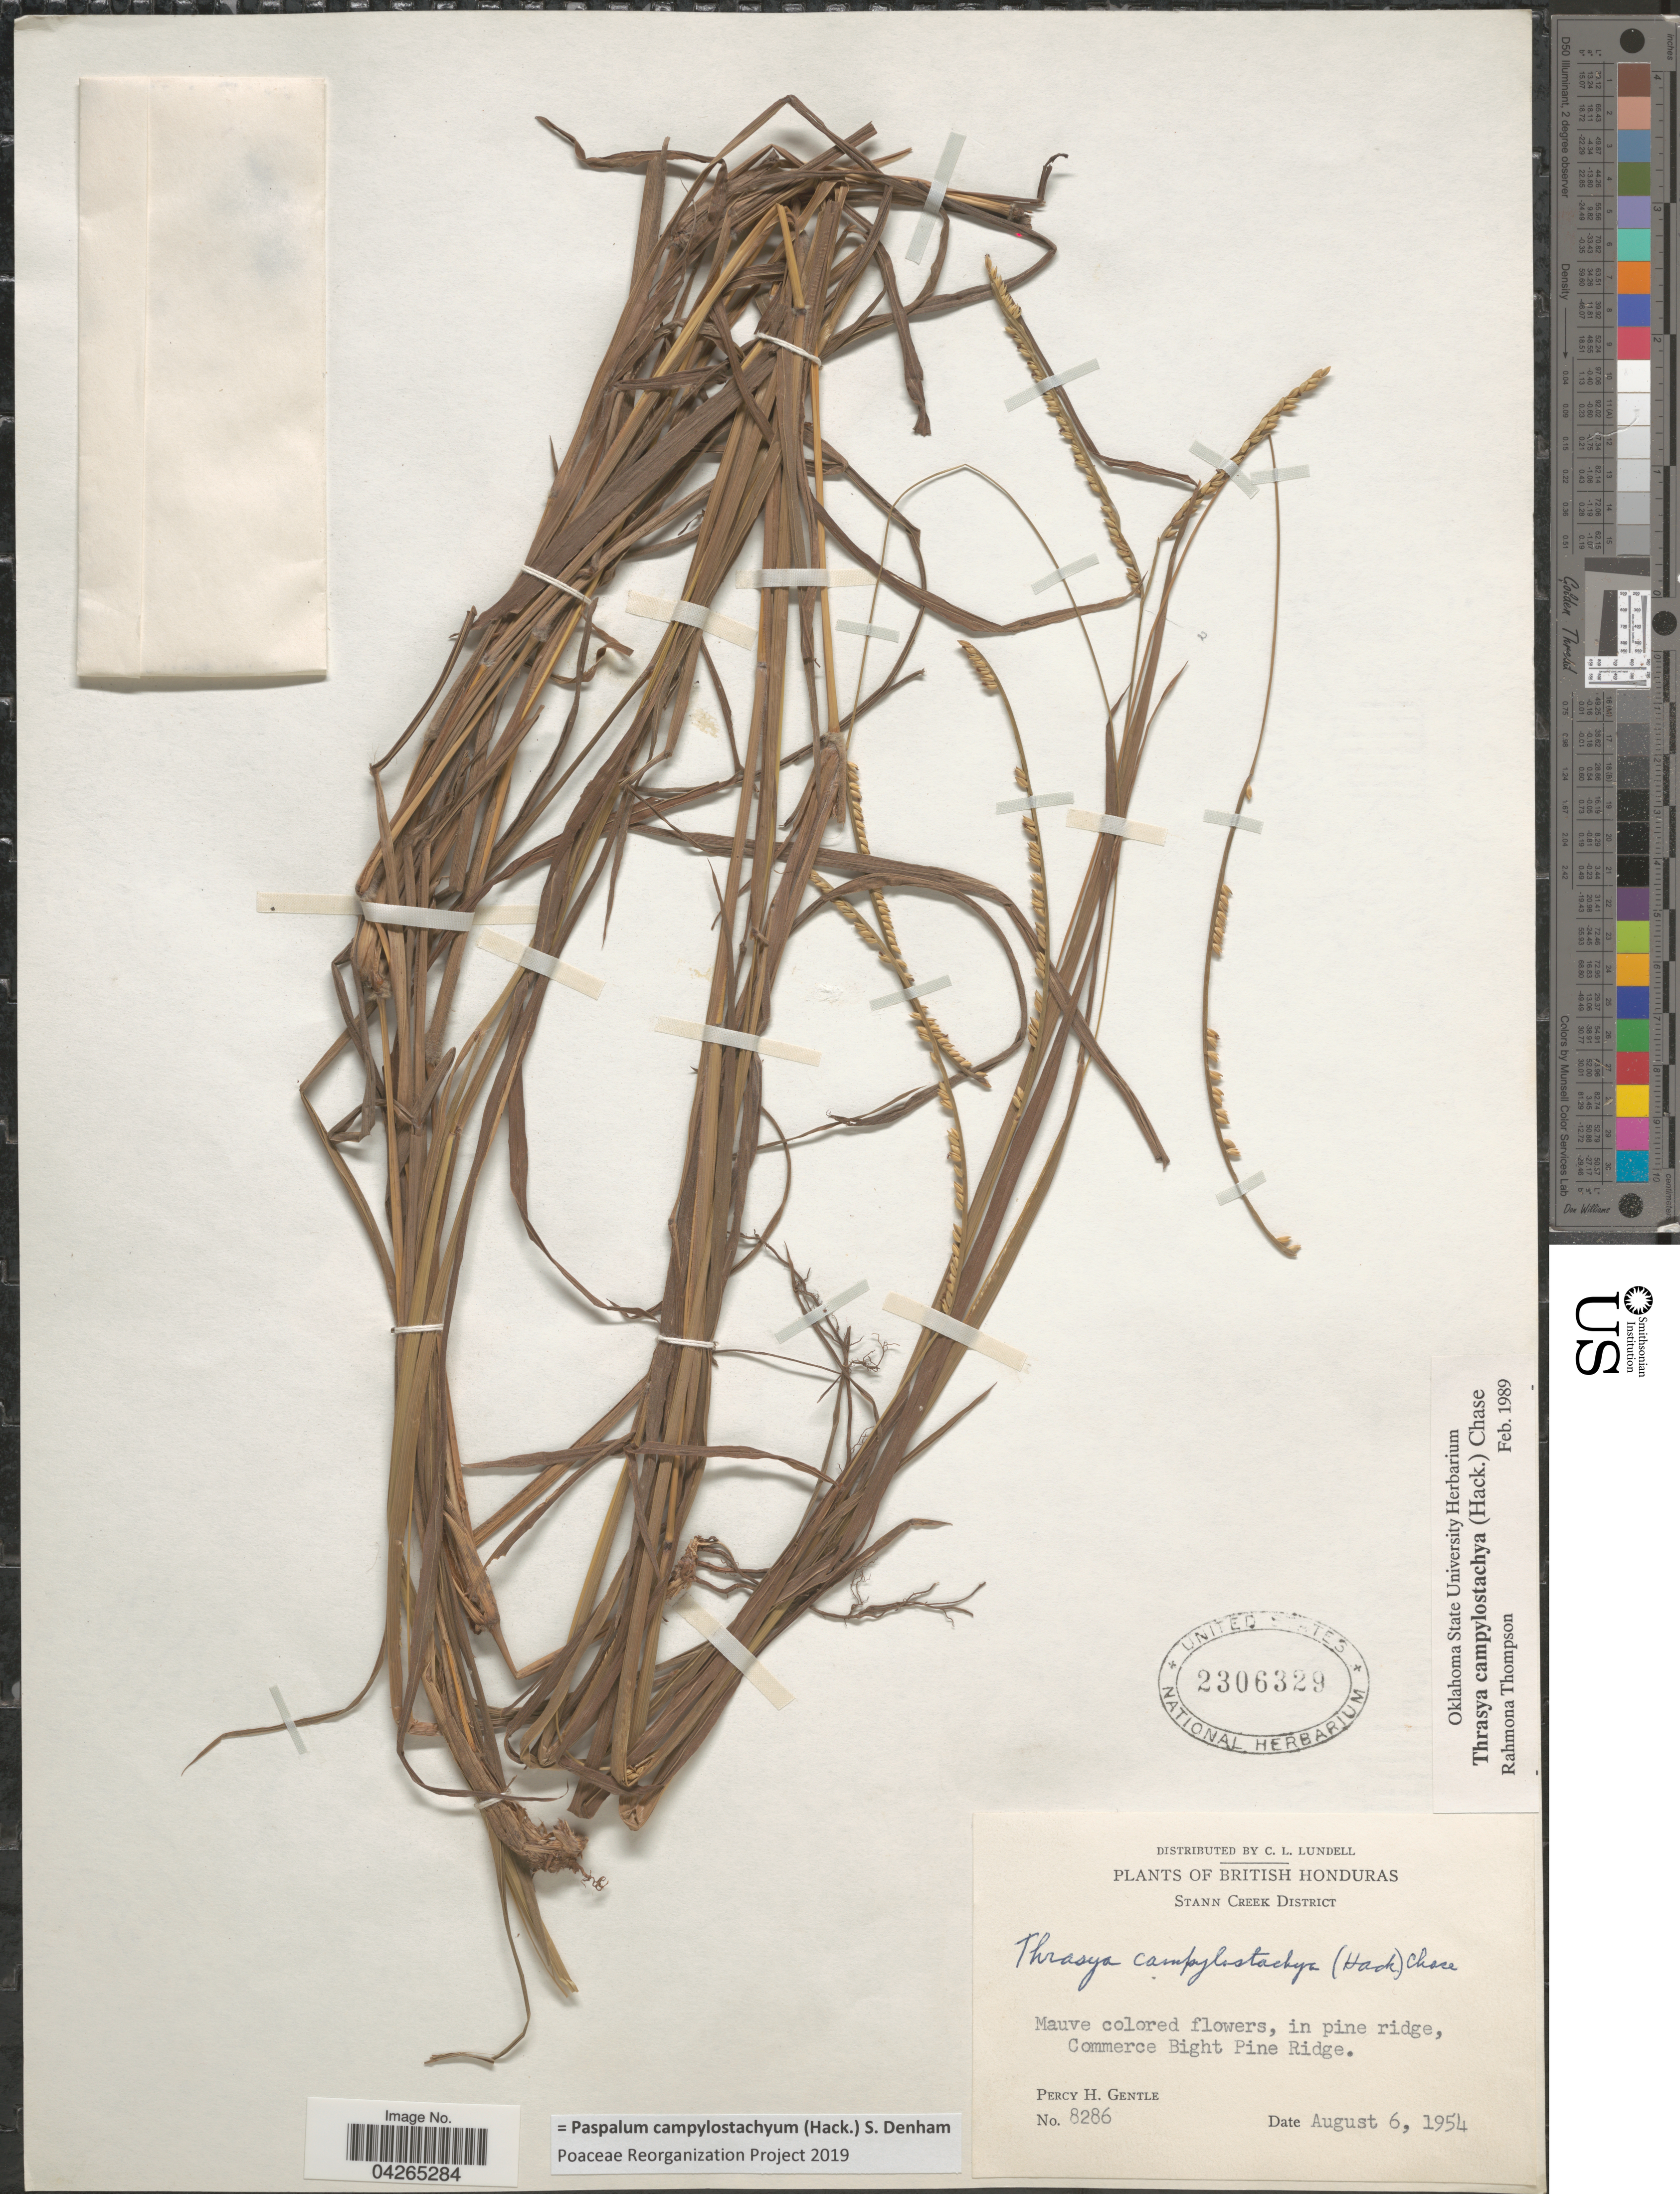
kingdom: Plantae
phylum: Tracheophyta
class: Liliopsida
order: Poales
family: Poaceae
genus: Paspalum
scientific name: Paspalum campylostachyum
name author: (Hack.) S. Denham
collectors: P. H. Gentle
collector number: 8286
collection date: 1954-08-06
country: Belize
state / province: Stann Creek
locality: British Honduras. Stann Creek District. In pine ridge, Commerce Bight Pine Ridge.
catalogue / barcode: US 2306329